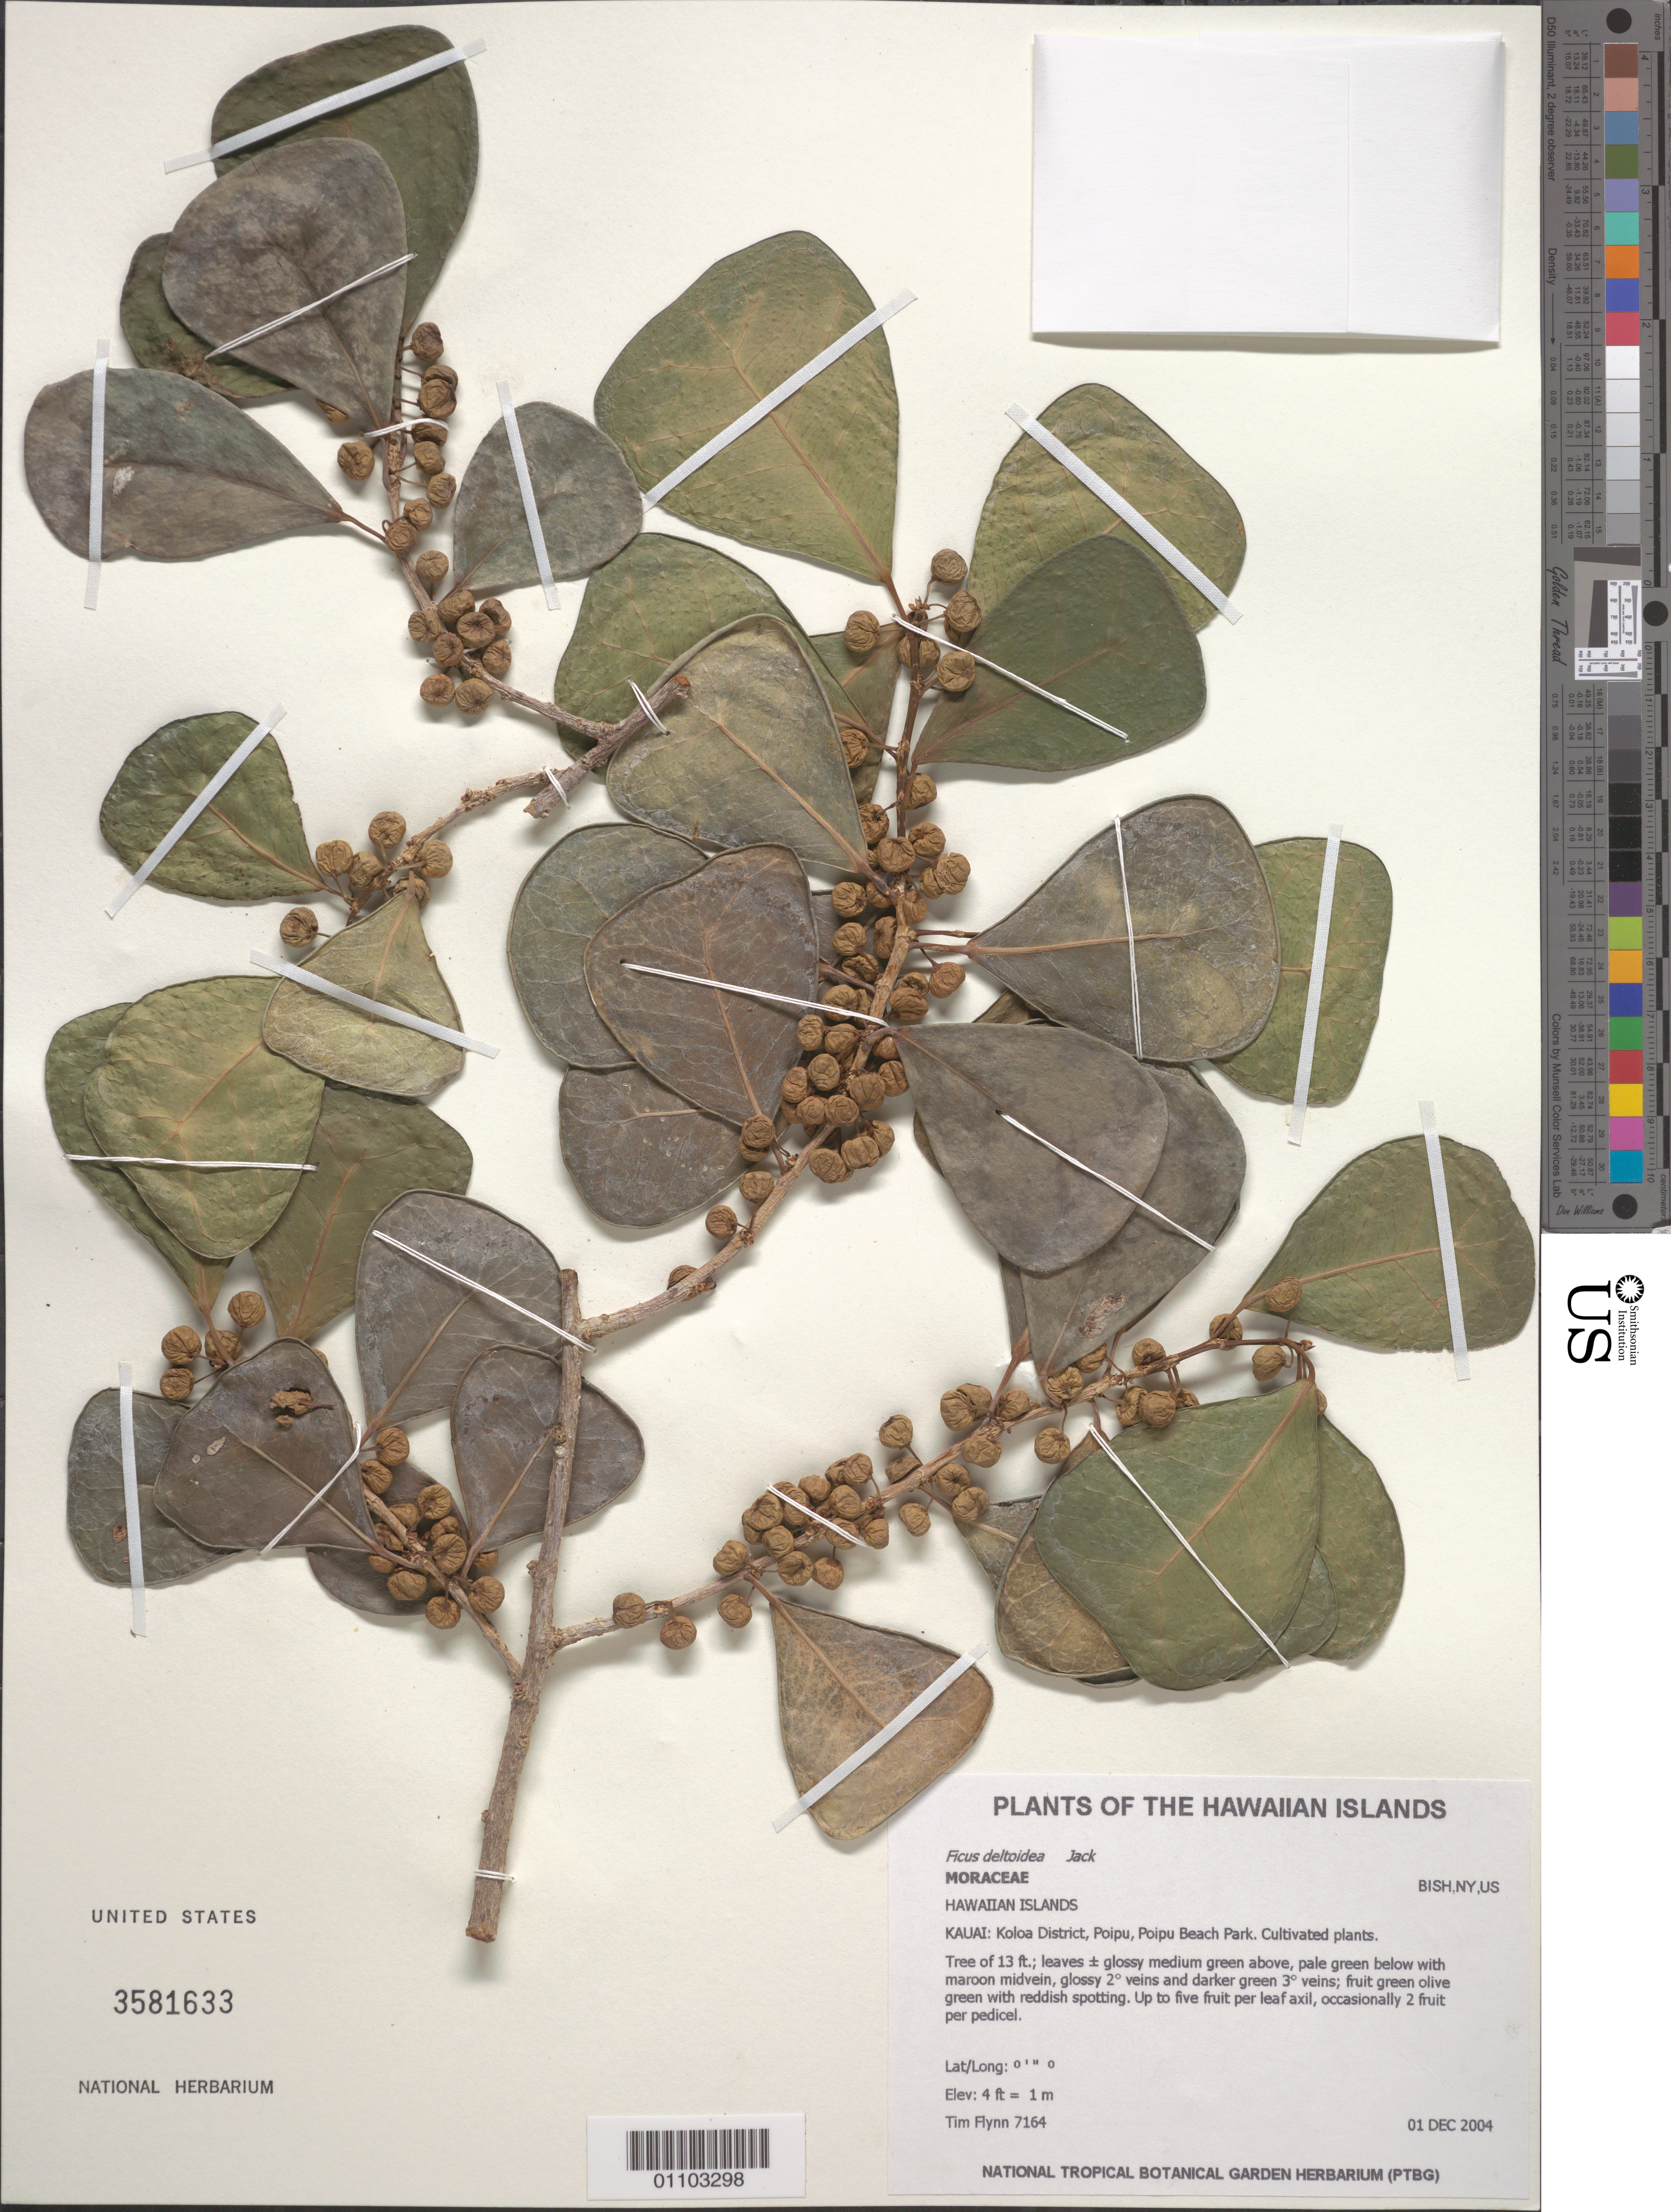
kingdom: Plantae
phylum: Tracheophyta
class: Magnoliopsida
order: Rosales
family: Moraceae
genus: Ficus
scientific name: Ficus deltoidea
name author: Jack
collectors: T. Flynn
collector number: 7164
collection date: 2004-12-01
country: United States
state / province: Hawaii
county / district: Kaui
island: Kaua'i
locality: Koloa District, Poipu, Poipu Beach Park.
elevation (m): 1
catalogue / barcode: US 3581633